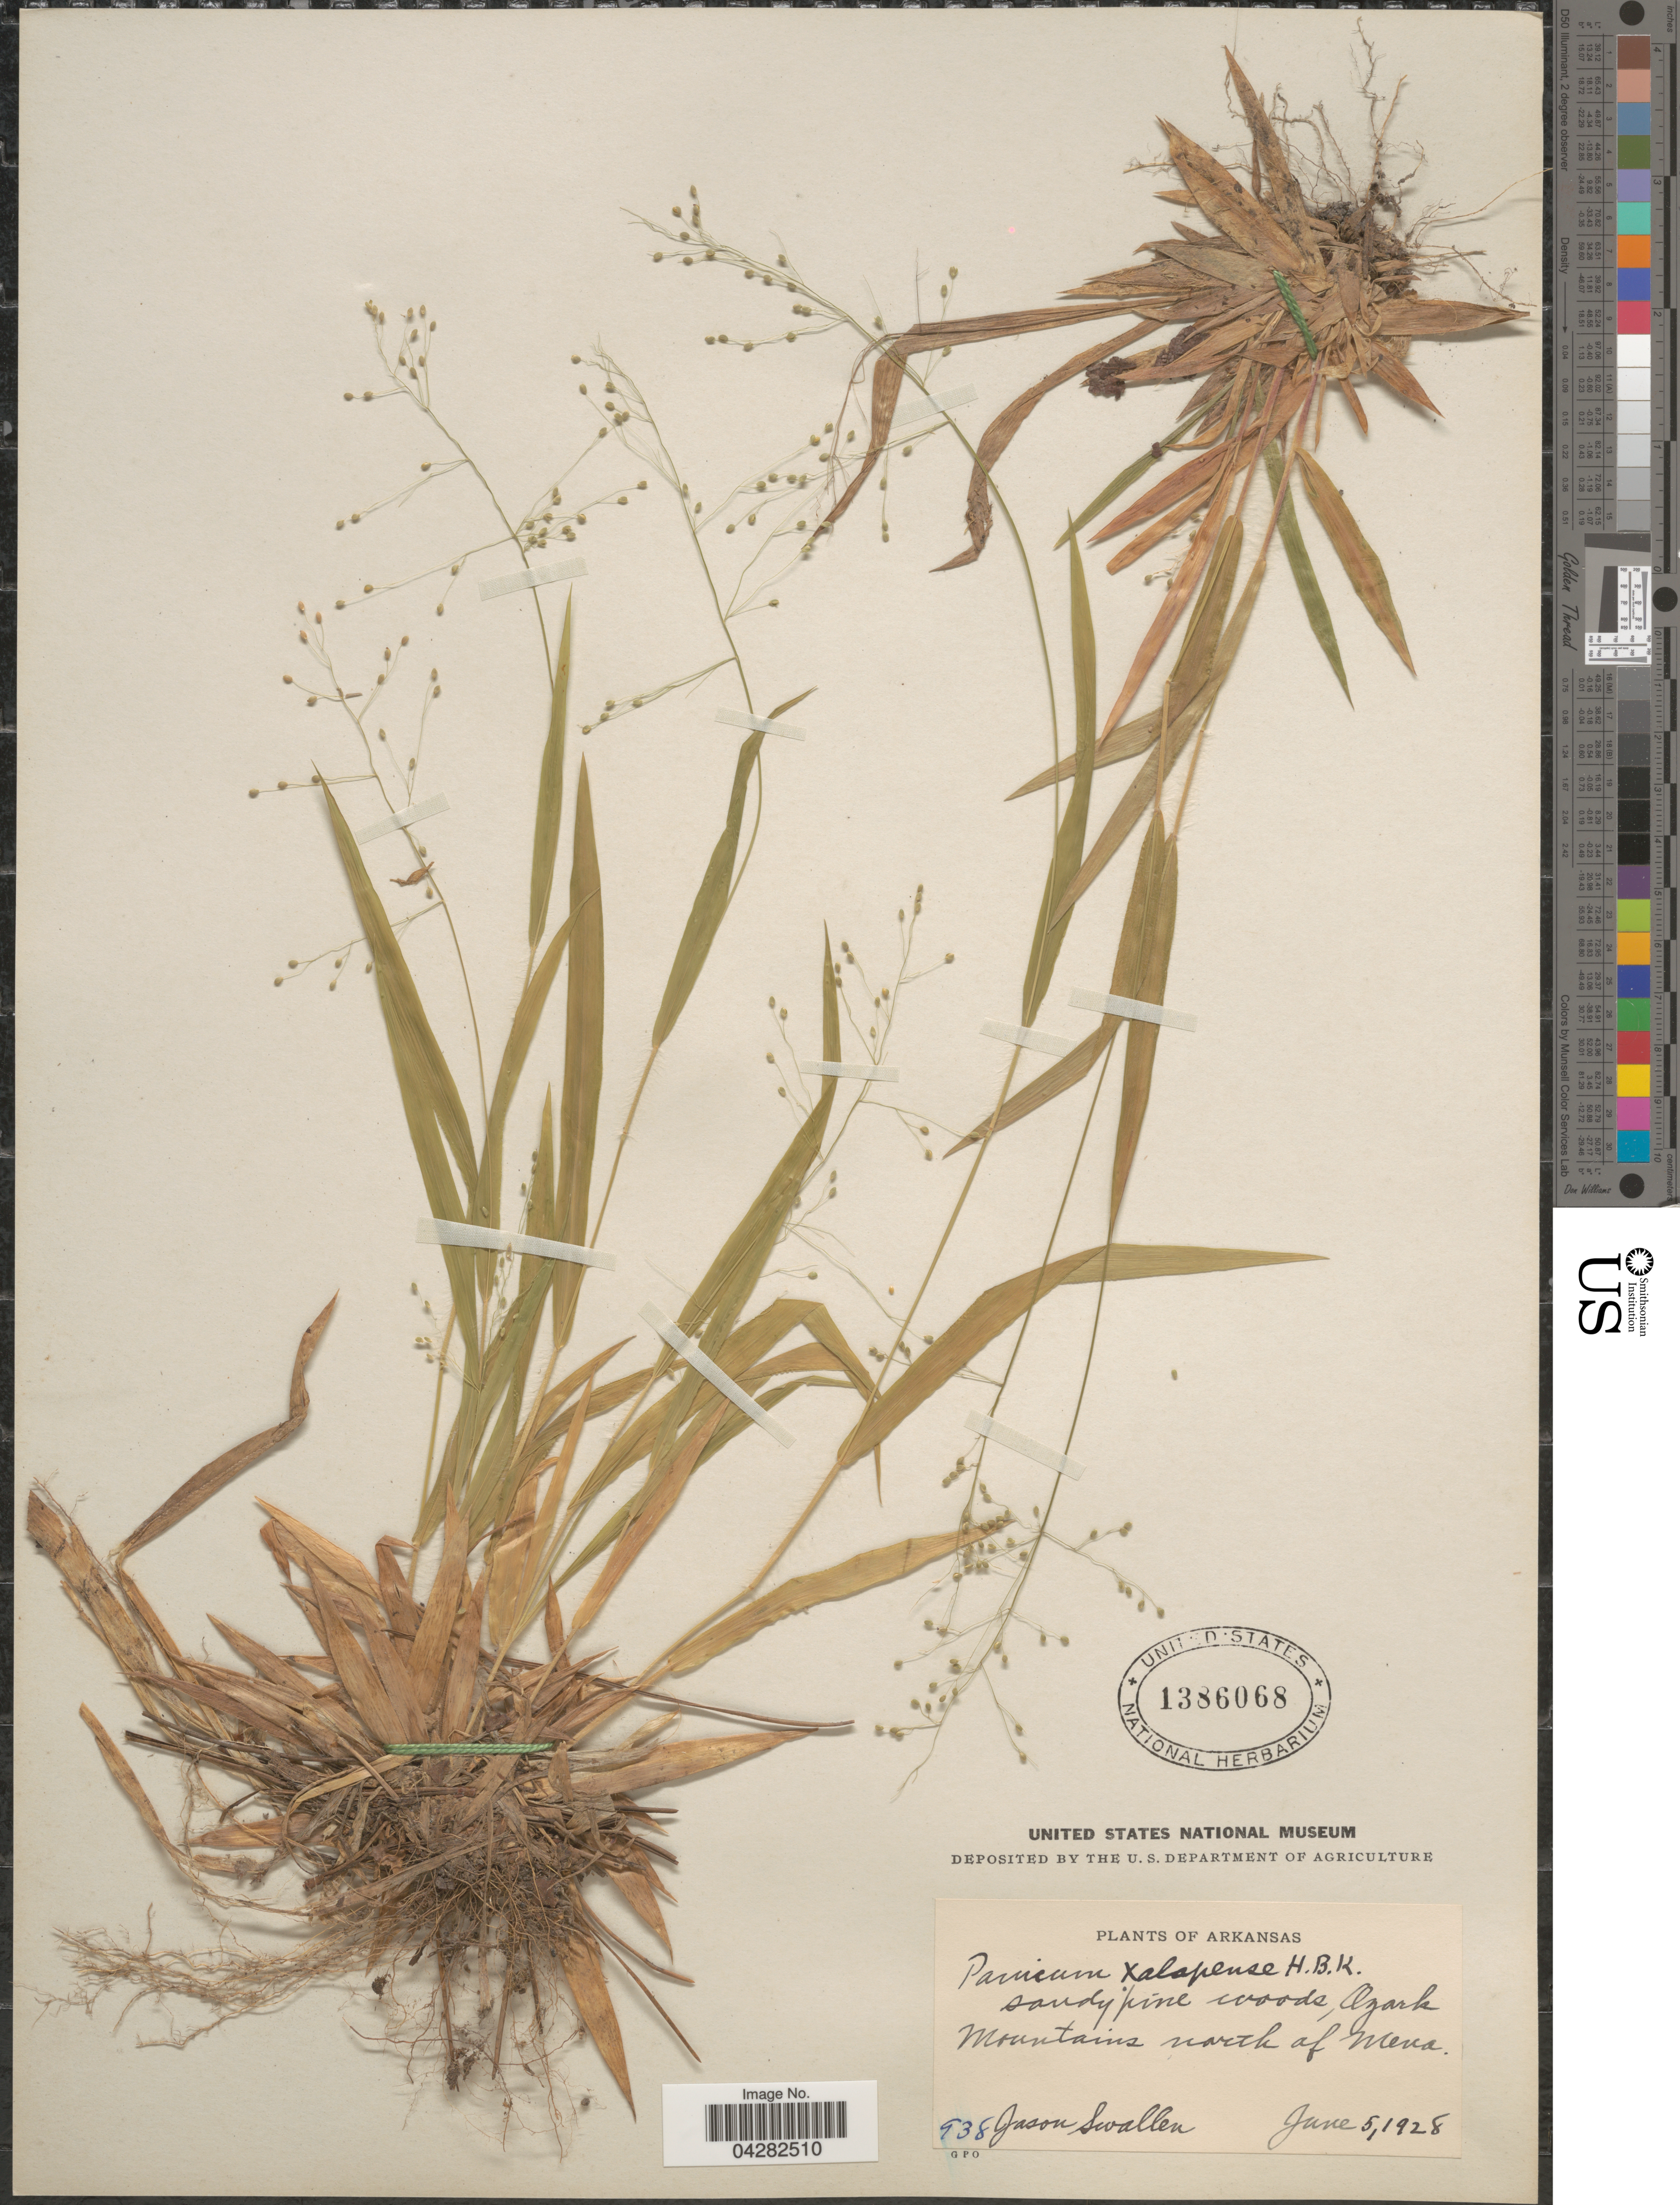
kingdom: Plantae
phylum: Tracheophyta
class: Liliopsida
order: Poales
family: Poaceae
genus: Dichanthelium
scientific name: Dichanthelium laxiflorum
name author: (Lam.) Gould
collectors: J. R. Swallen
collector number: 938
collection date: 1928-06-05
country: United States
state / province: Arkansas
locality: Ozark Mountains north of Mena.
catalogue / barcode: US 1386068